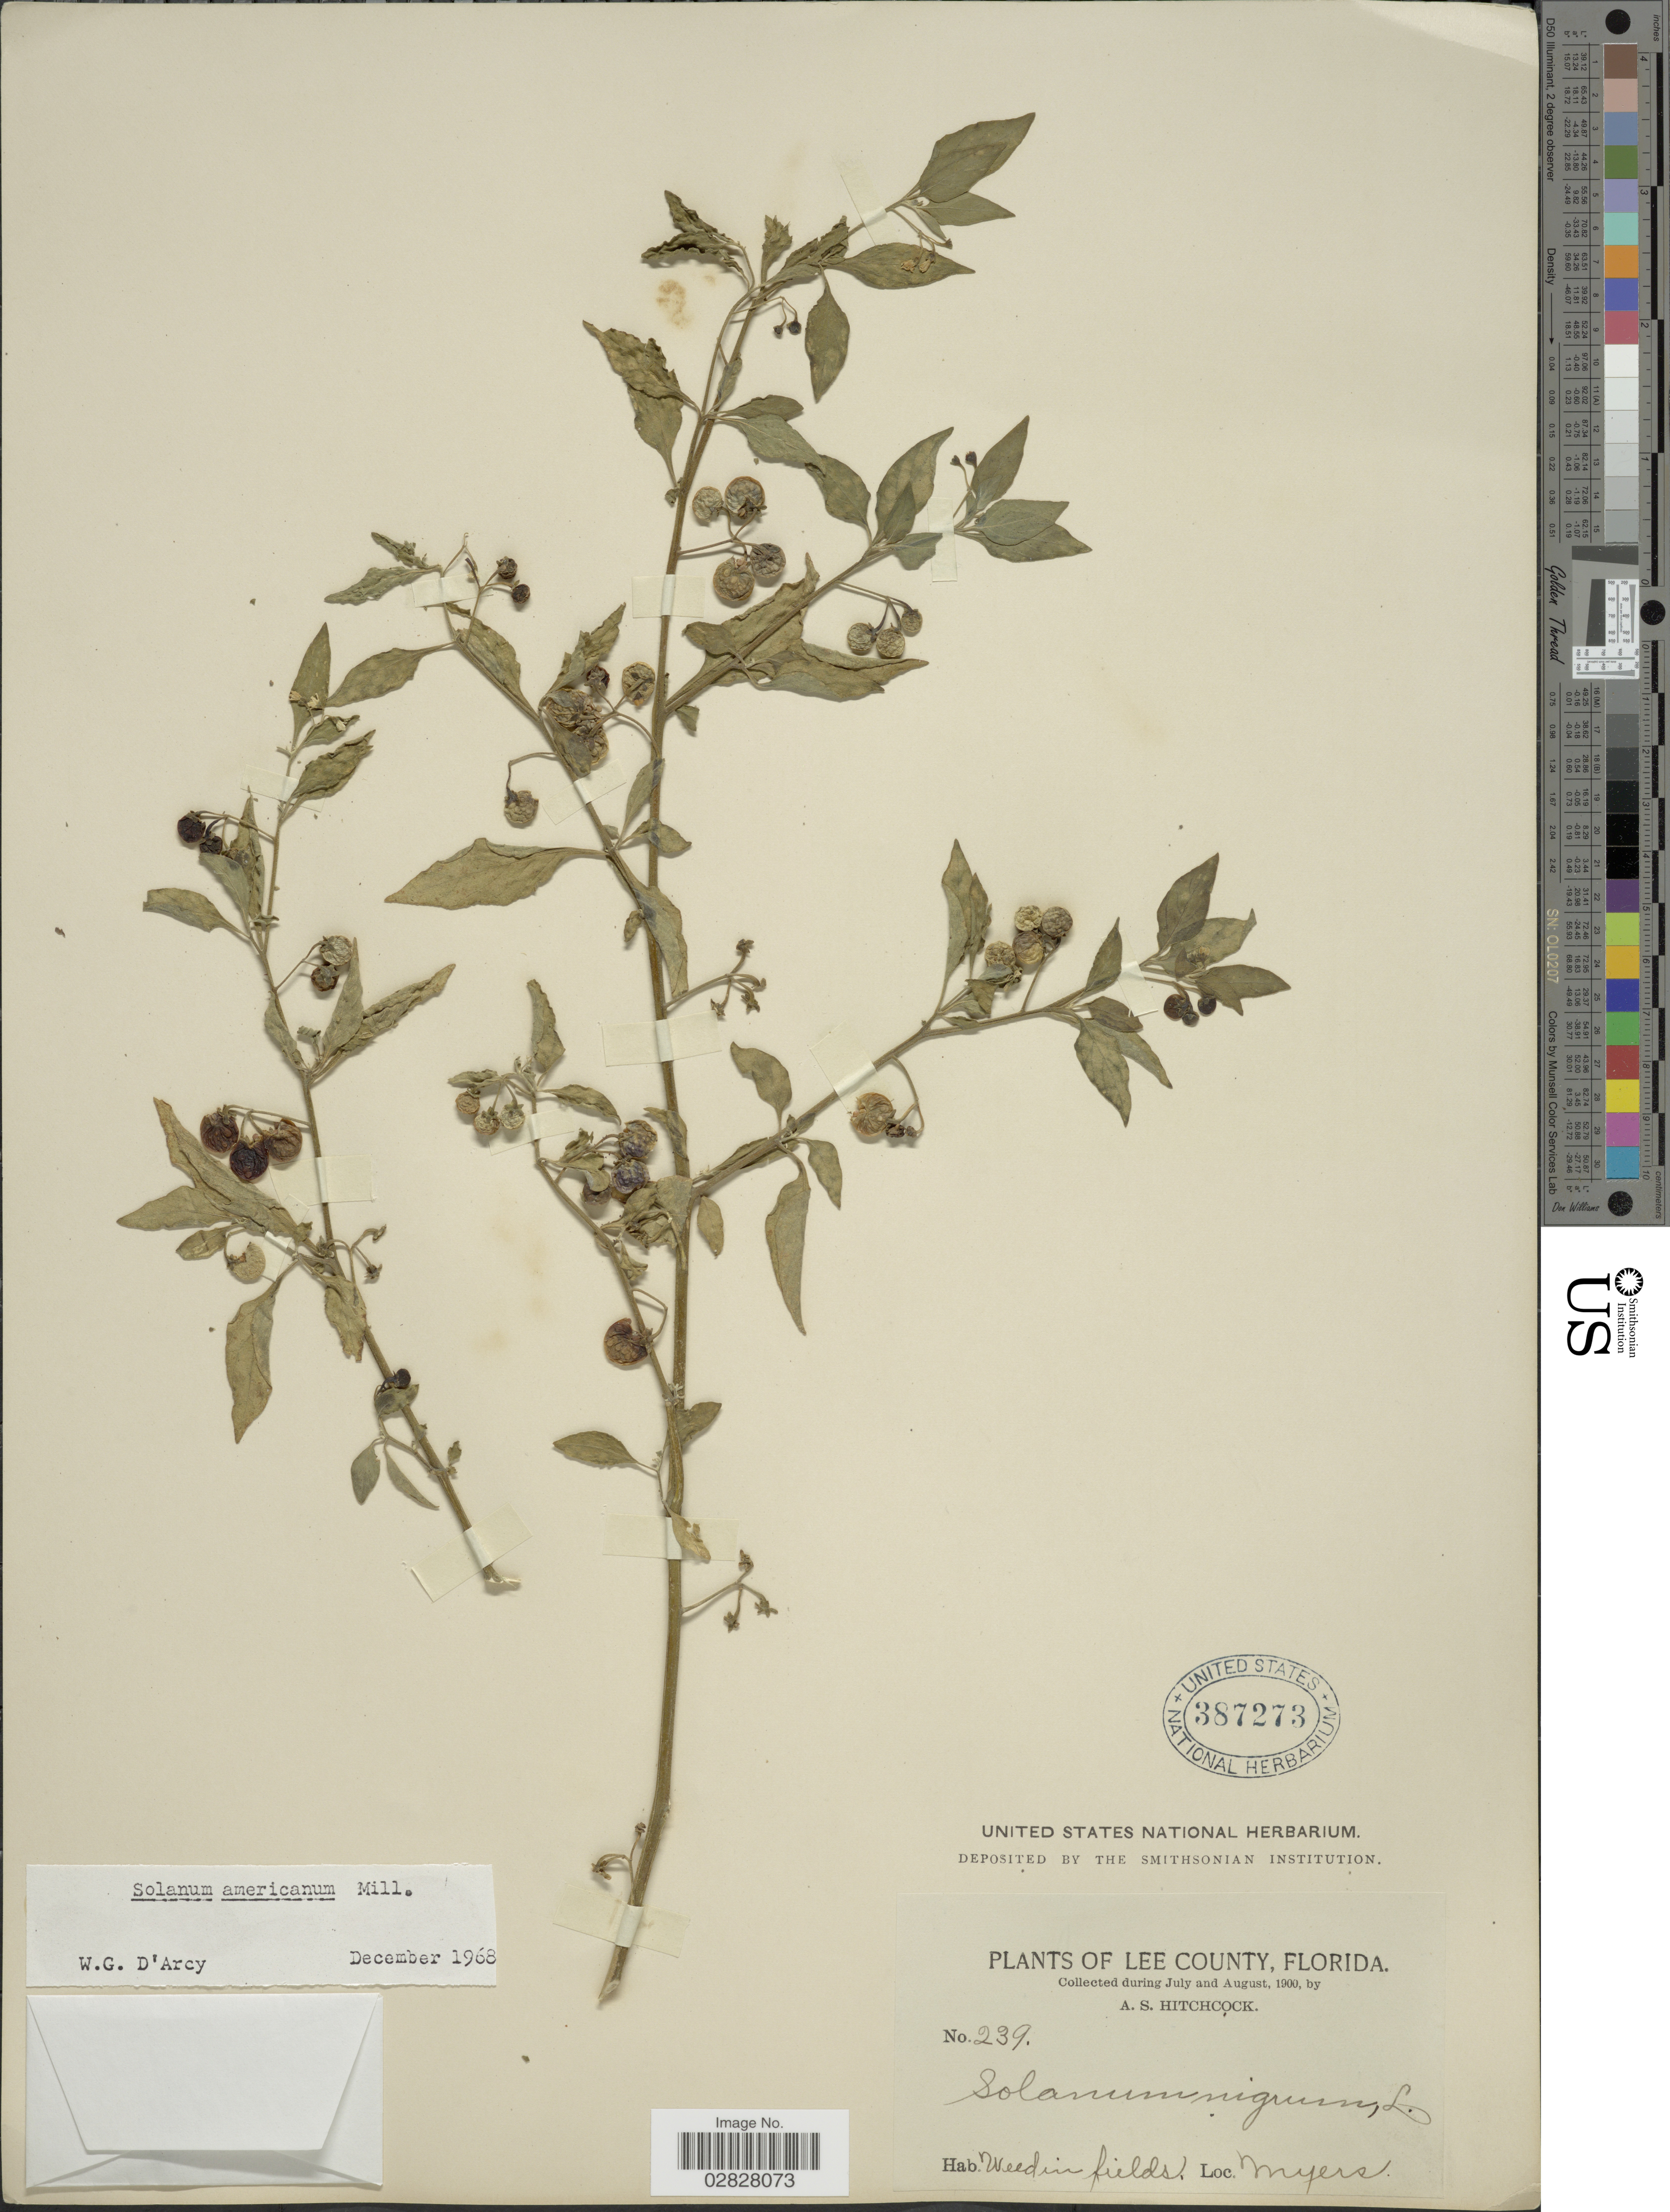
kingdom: Plantae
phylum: Tracheophyta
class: Magnoliopsida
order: Solanales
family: Solanaceae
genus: Solanum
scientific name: Solanum americanum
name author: Mill.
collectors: A. S. Hitchcock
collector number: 239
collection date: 1900-07/1900-08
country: United States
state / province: Florida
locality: Lee County. Myers.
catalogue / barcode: US 387273